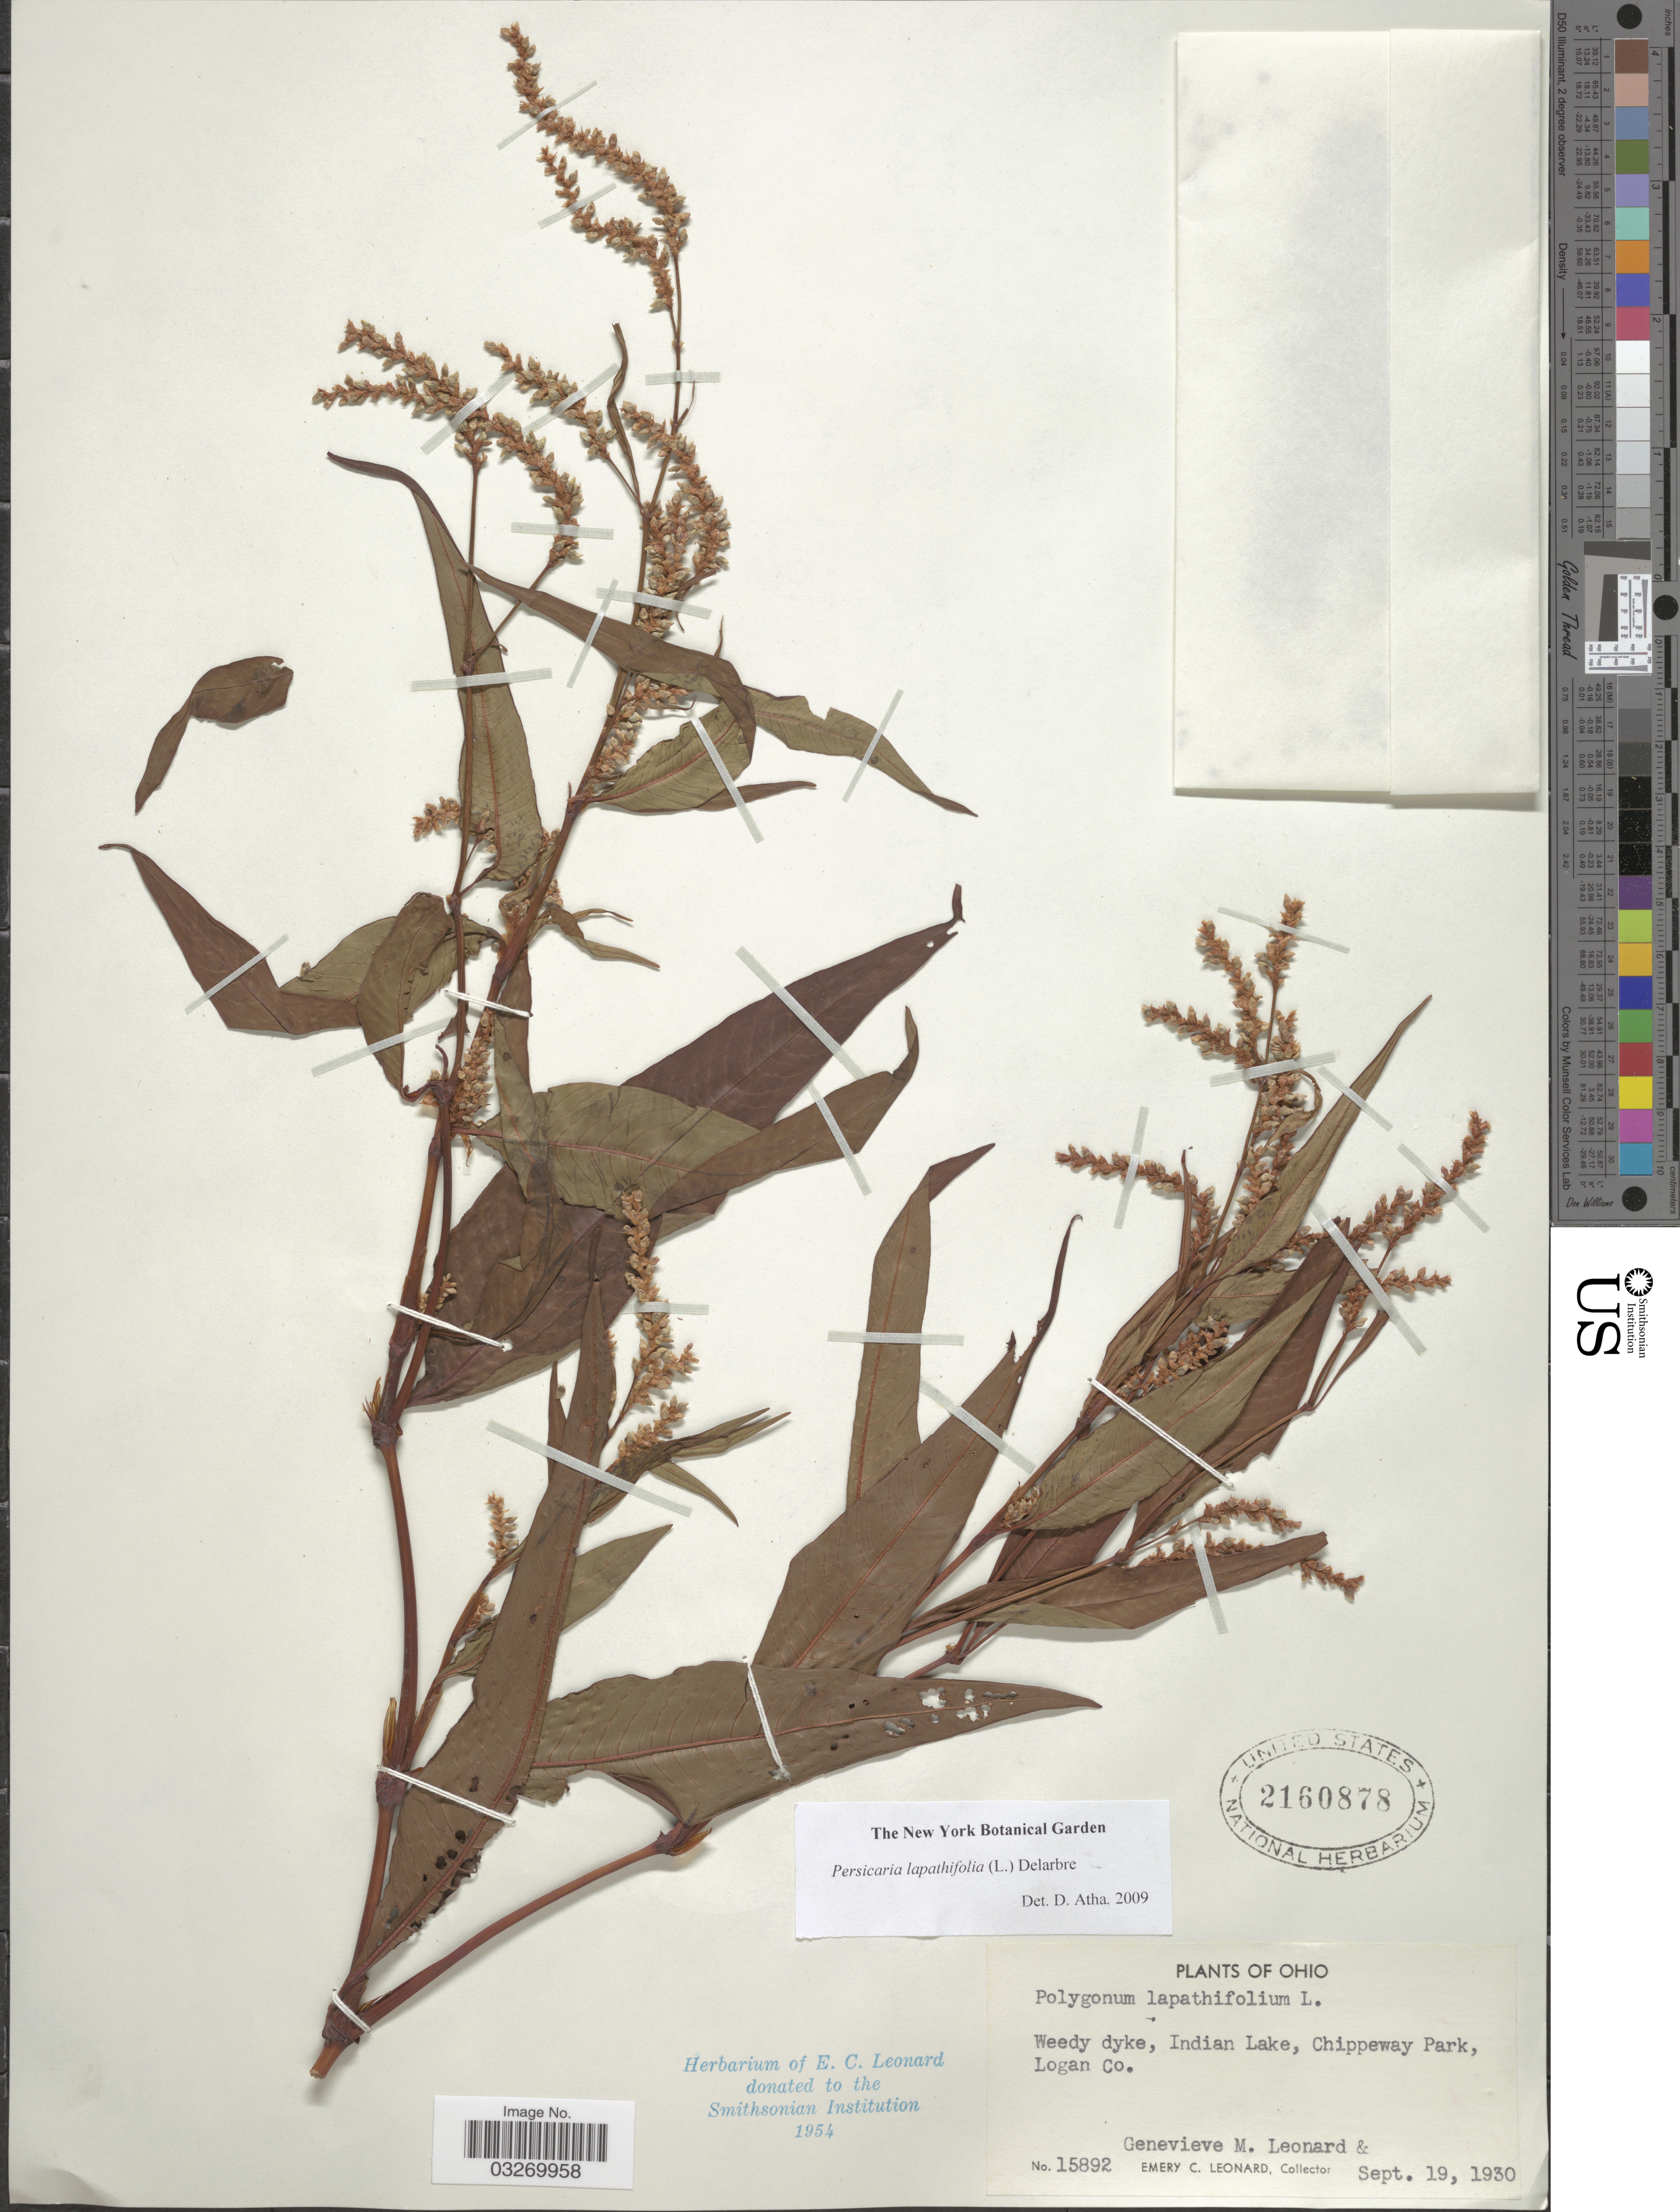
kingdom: Plantae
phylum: Tracheophyta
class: Magnoliopsida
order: Caryophyllales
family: Polygonaceae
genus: Persicaria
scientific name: Persicaria lapathifolia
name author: (L.) Delarbre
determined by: Atha, D. E.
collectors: E. C. Leonard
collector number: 15892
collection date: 1930-09-19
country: United States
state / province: Ohio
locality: Weedy dyke, Indian Lake, Chippeway Park, Logan Co.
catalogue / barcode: US 2160878